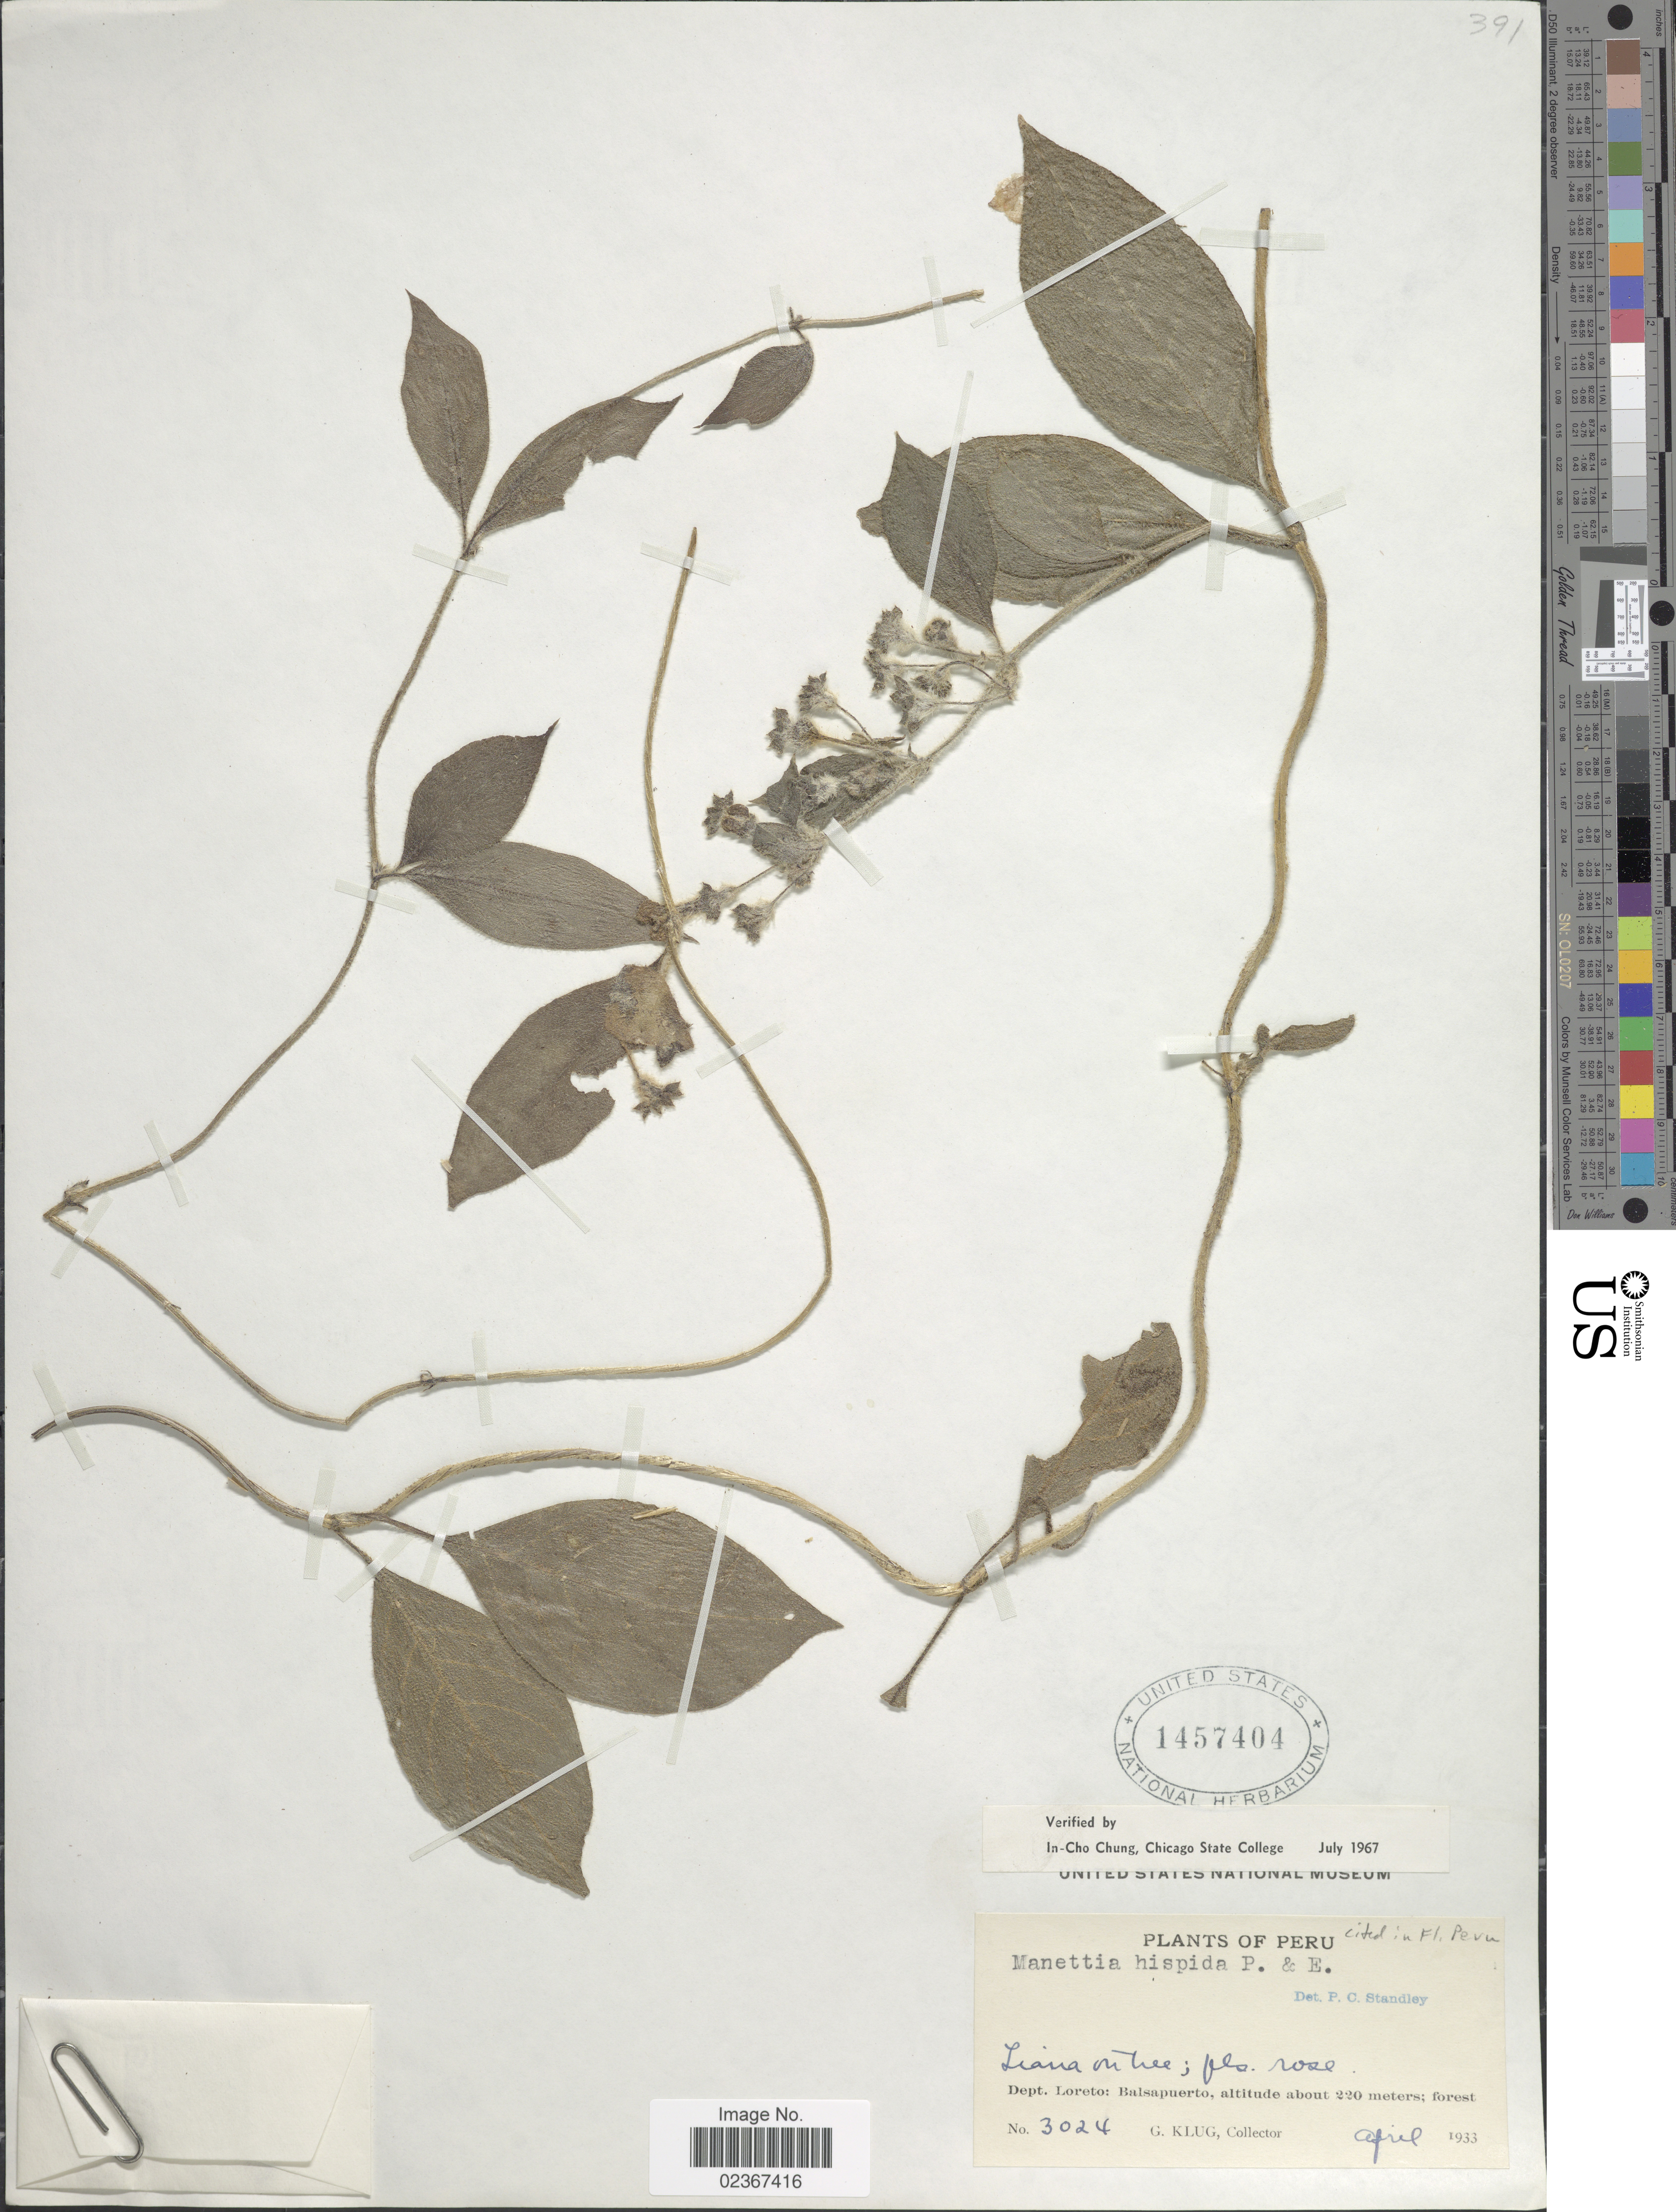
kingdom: Plantae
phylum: Tracheophyta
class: Magnoliopsida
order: Gentianales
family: Rubiaceae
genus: Manettia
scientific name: Manettia hispida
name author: Poepp.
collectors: G. Klug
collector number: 3024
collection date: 1933-04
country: Peru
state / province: Loreto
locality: Balsapuerto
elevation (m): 220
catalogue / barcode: US 1457404